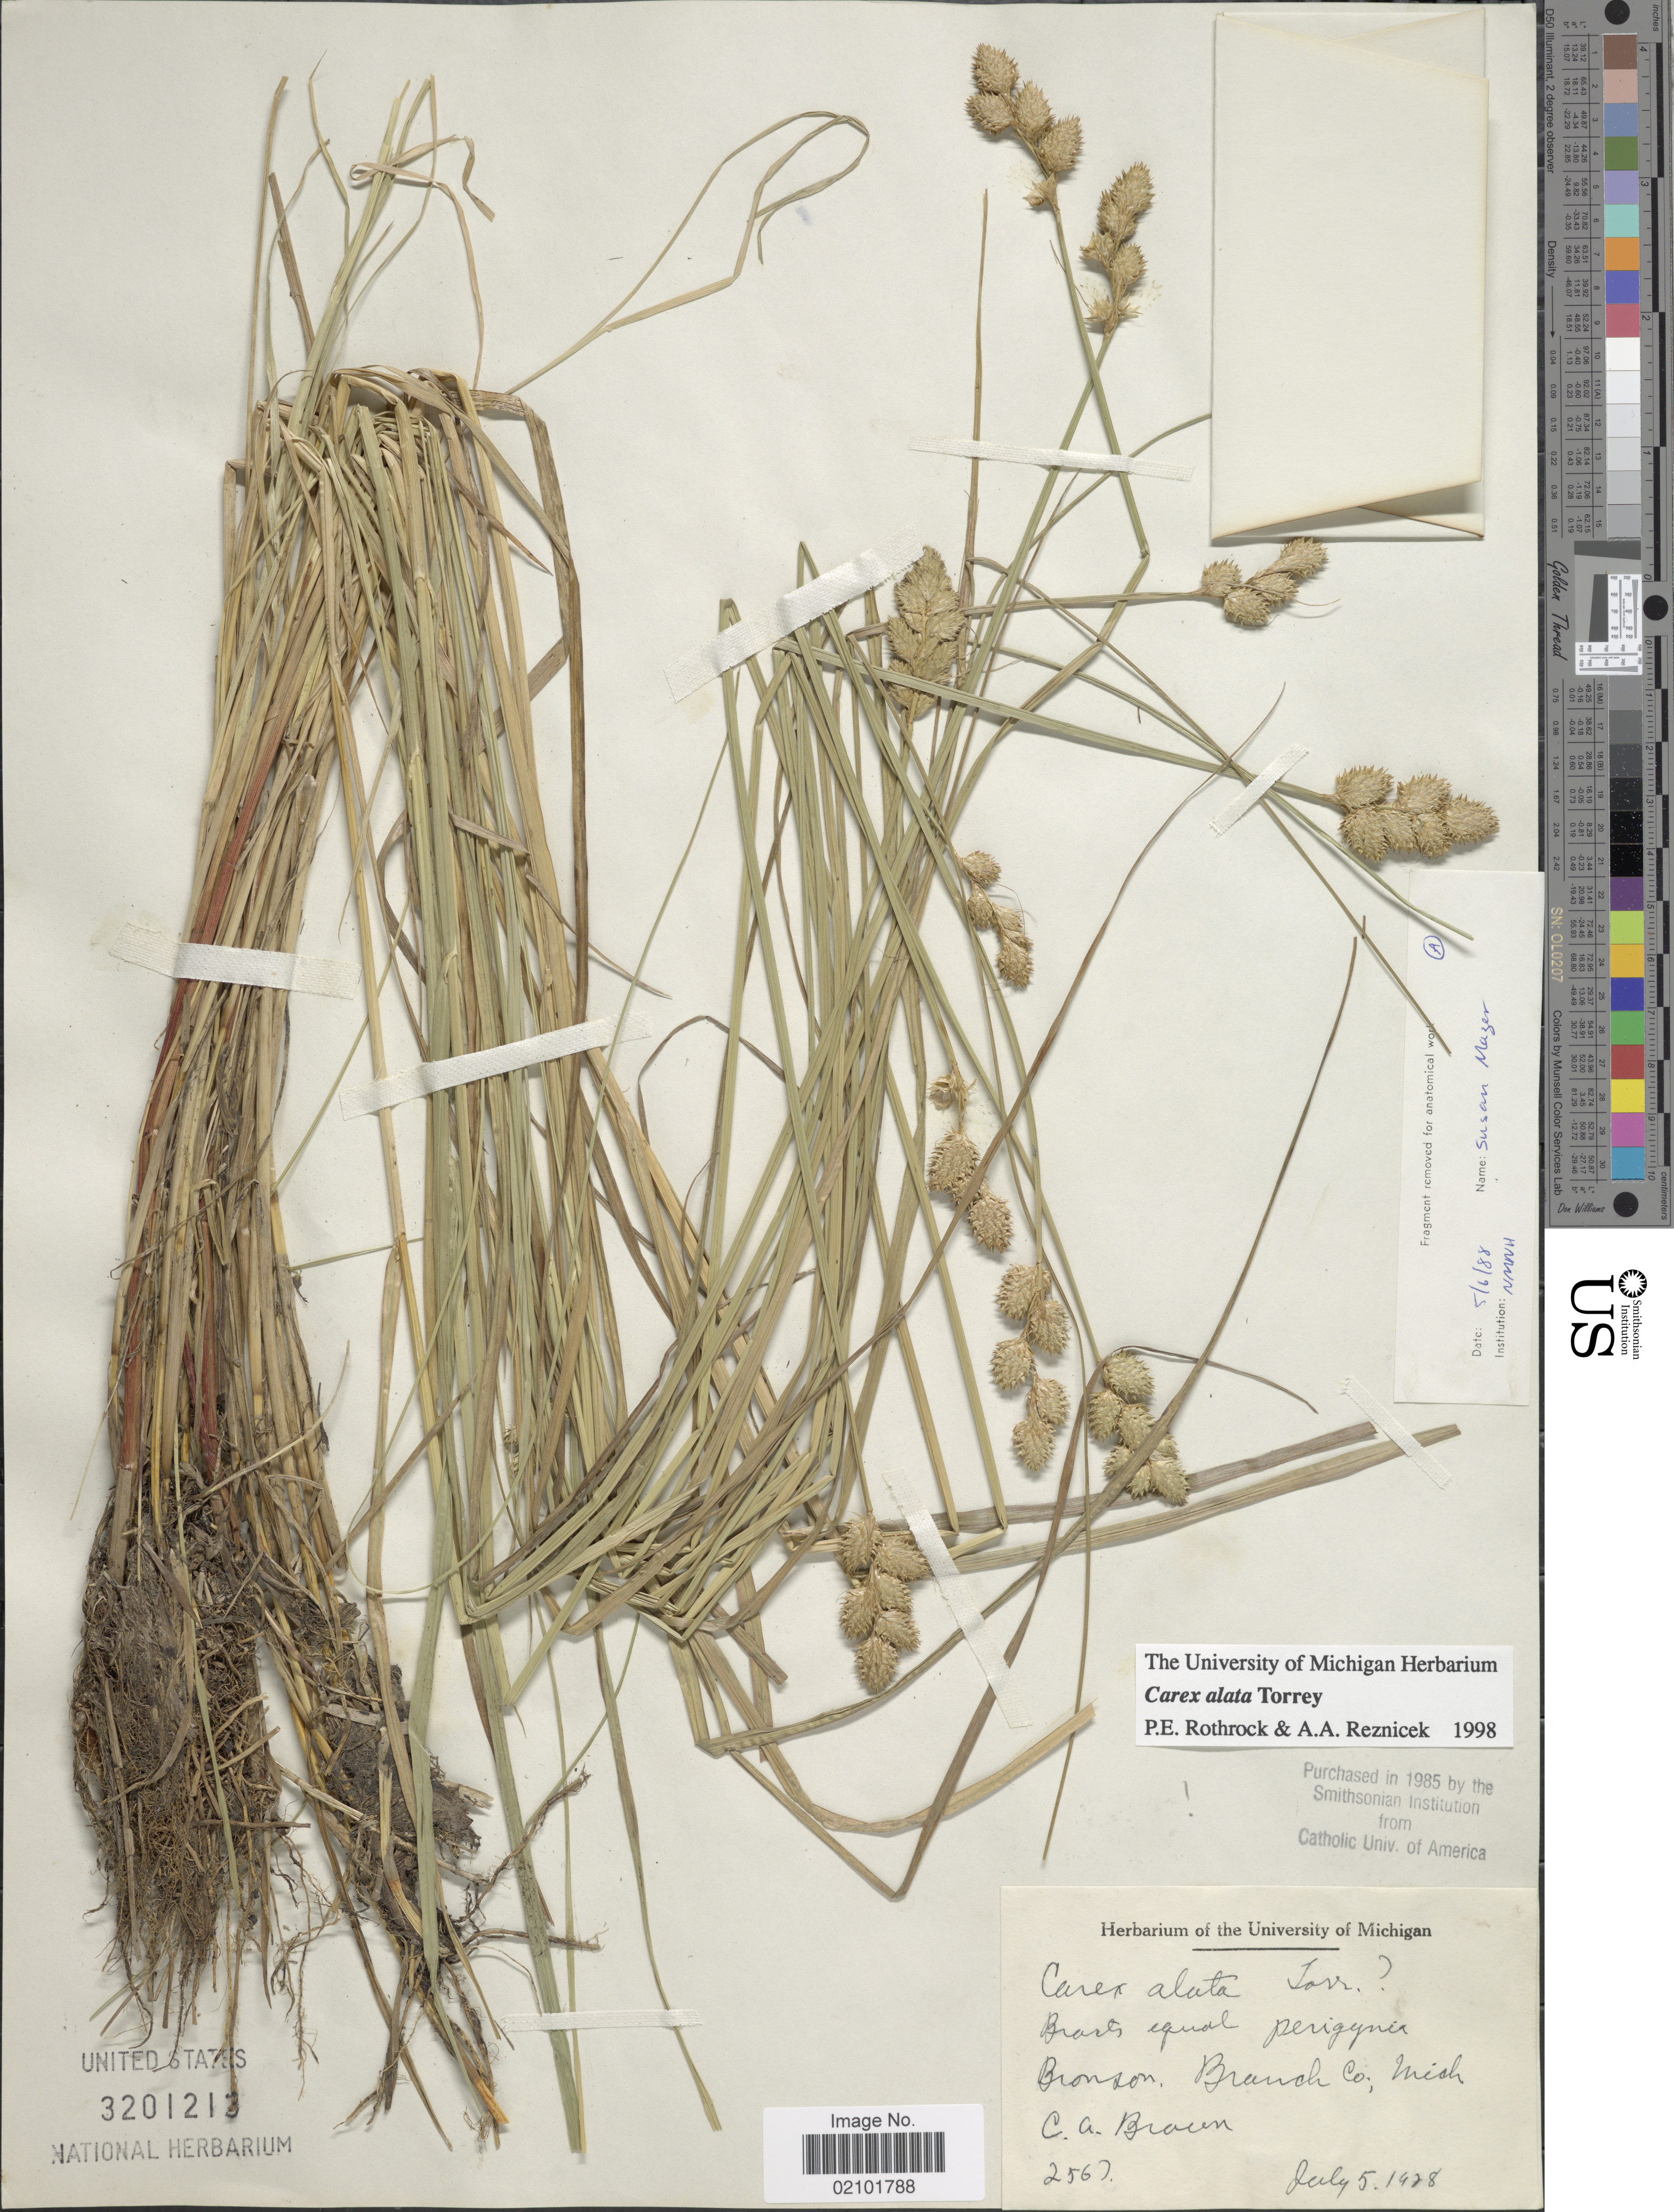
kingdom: Plantae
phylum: Tracheophyta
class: Liliopsida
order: Poales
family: Cyperaceae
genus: Carex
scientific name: Carex alata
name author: Torr.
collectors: C. A. Brown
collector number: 2567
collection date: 1928-07-05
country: United States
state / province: Michigan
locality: Bronson, Branch Co.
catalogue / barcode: US 3201213